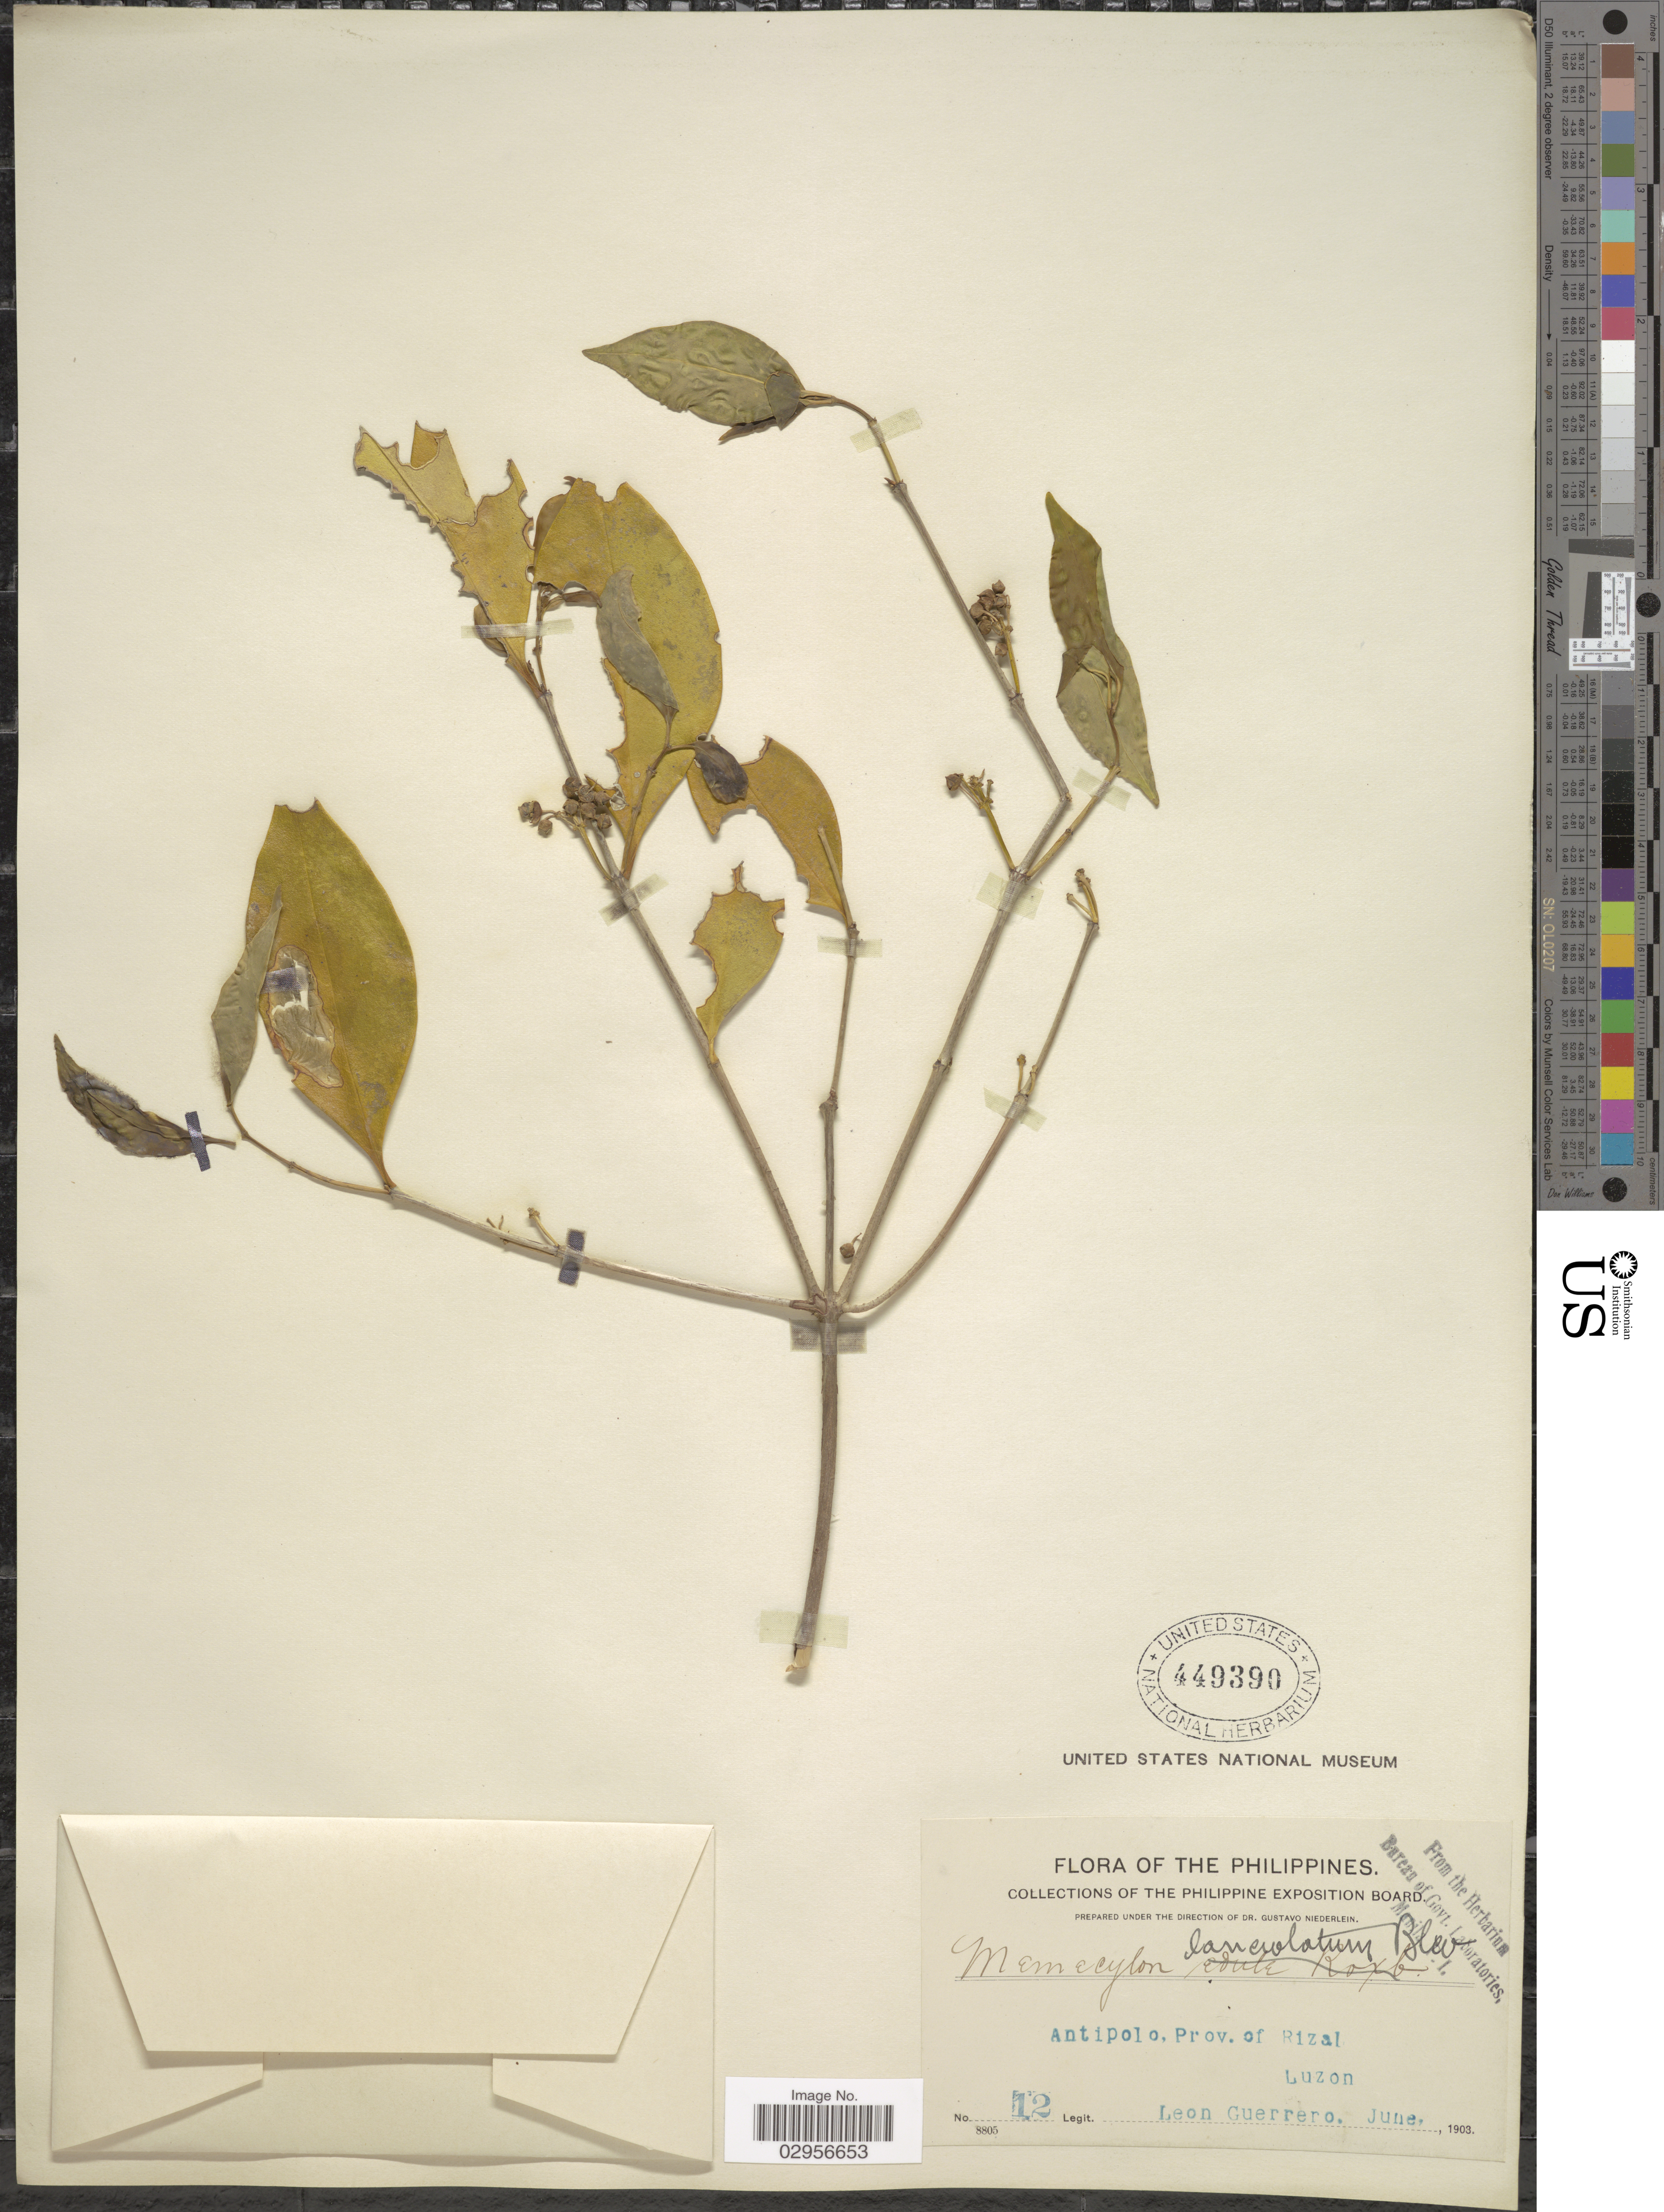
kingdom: Plantae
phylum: Tracheophyta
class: Magnoliopsida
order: Myrtales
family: Melastomataceae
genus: Memecylon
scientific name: Memecylon lanceolatum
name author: Blanco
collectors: L. Guerrero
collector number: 12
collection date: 1903-06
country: Philippines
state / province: Calabarzon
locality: Antipolo, Prov. of Rizal, Luzon.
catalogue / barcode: US 449390